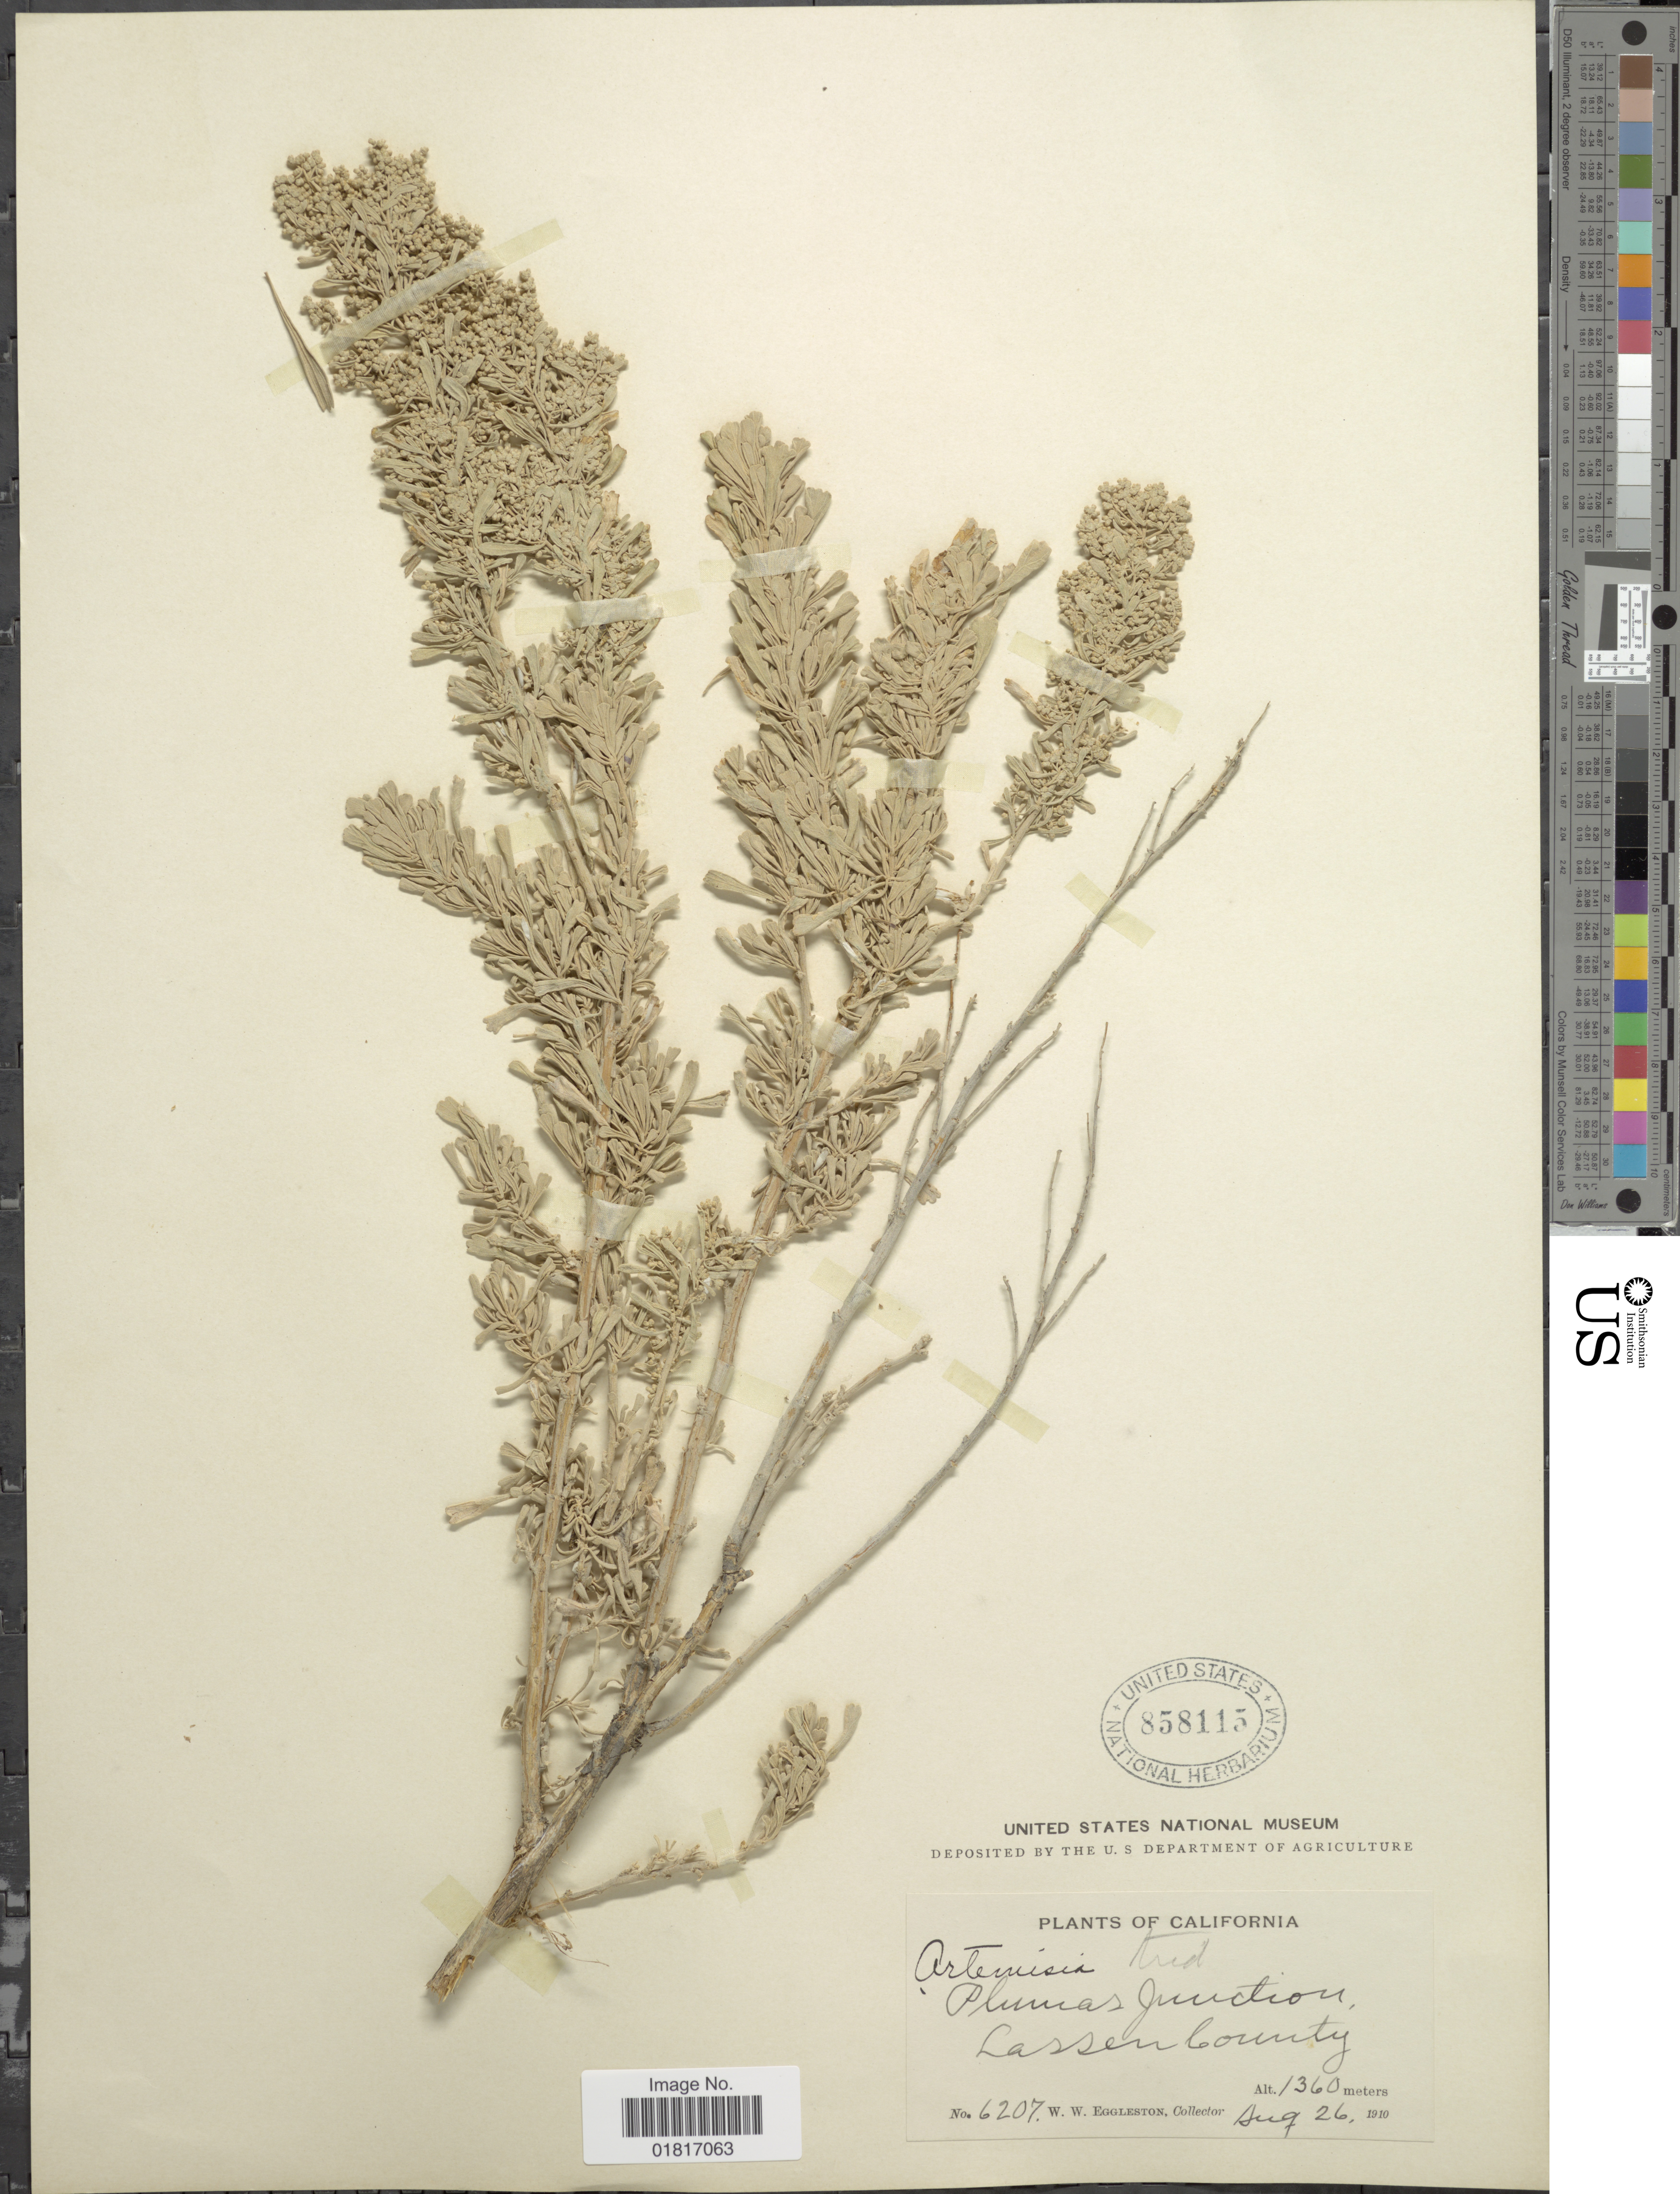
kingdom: Plantae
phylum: Tracheophyta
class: Magnoliopsida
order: Asterales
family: Asteraceae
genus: Artemisia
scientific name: Artemisia tridentata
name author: Nutt.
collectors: W. W. Eggleston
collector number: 6207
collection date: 1910-08-26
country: United States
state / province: California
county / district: Lassen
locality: Plumas Junction, Lassen County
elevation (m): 1360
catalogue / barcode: US 858115